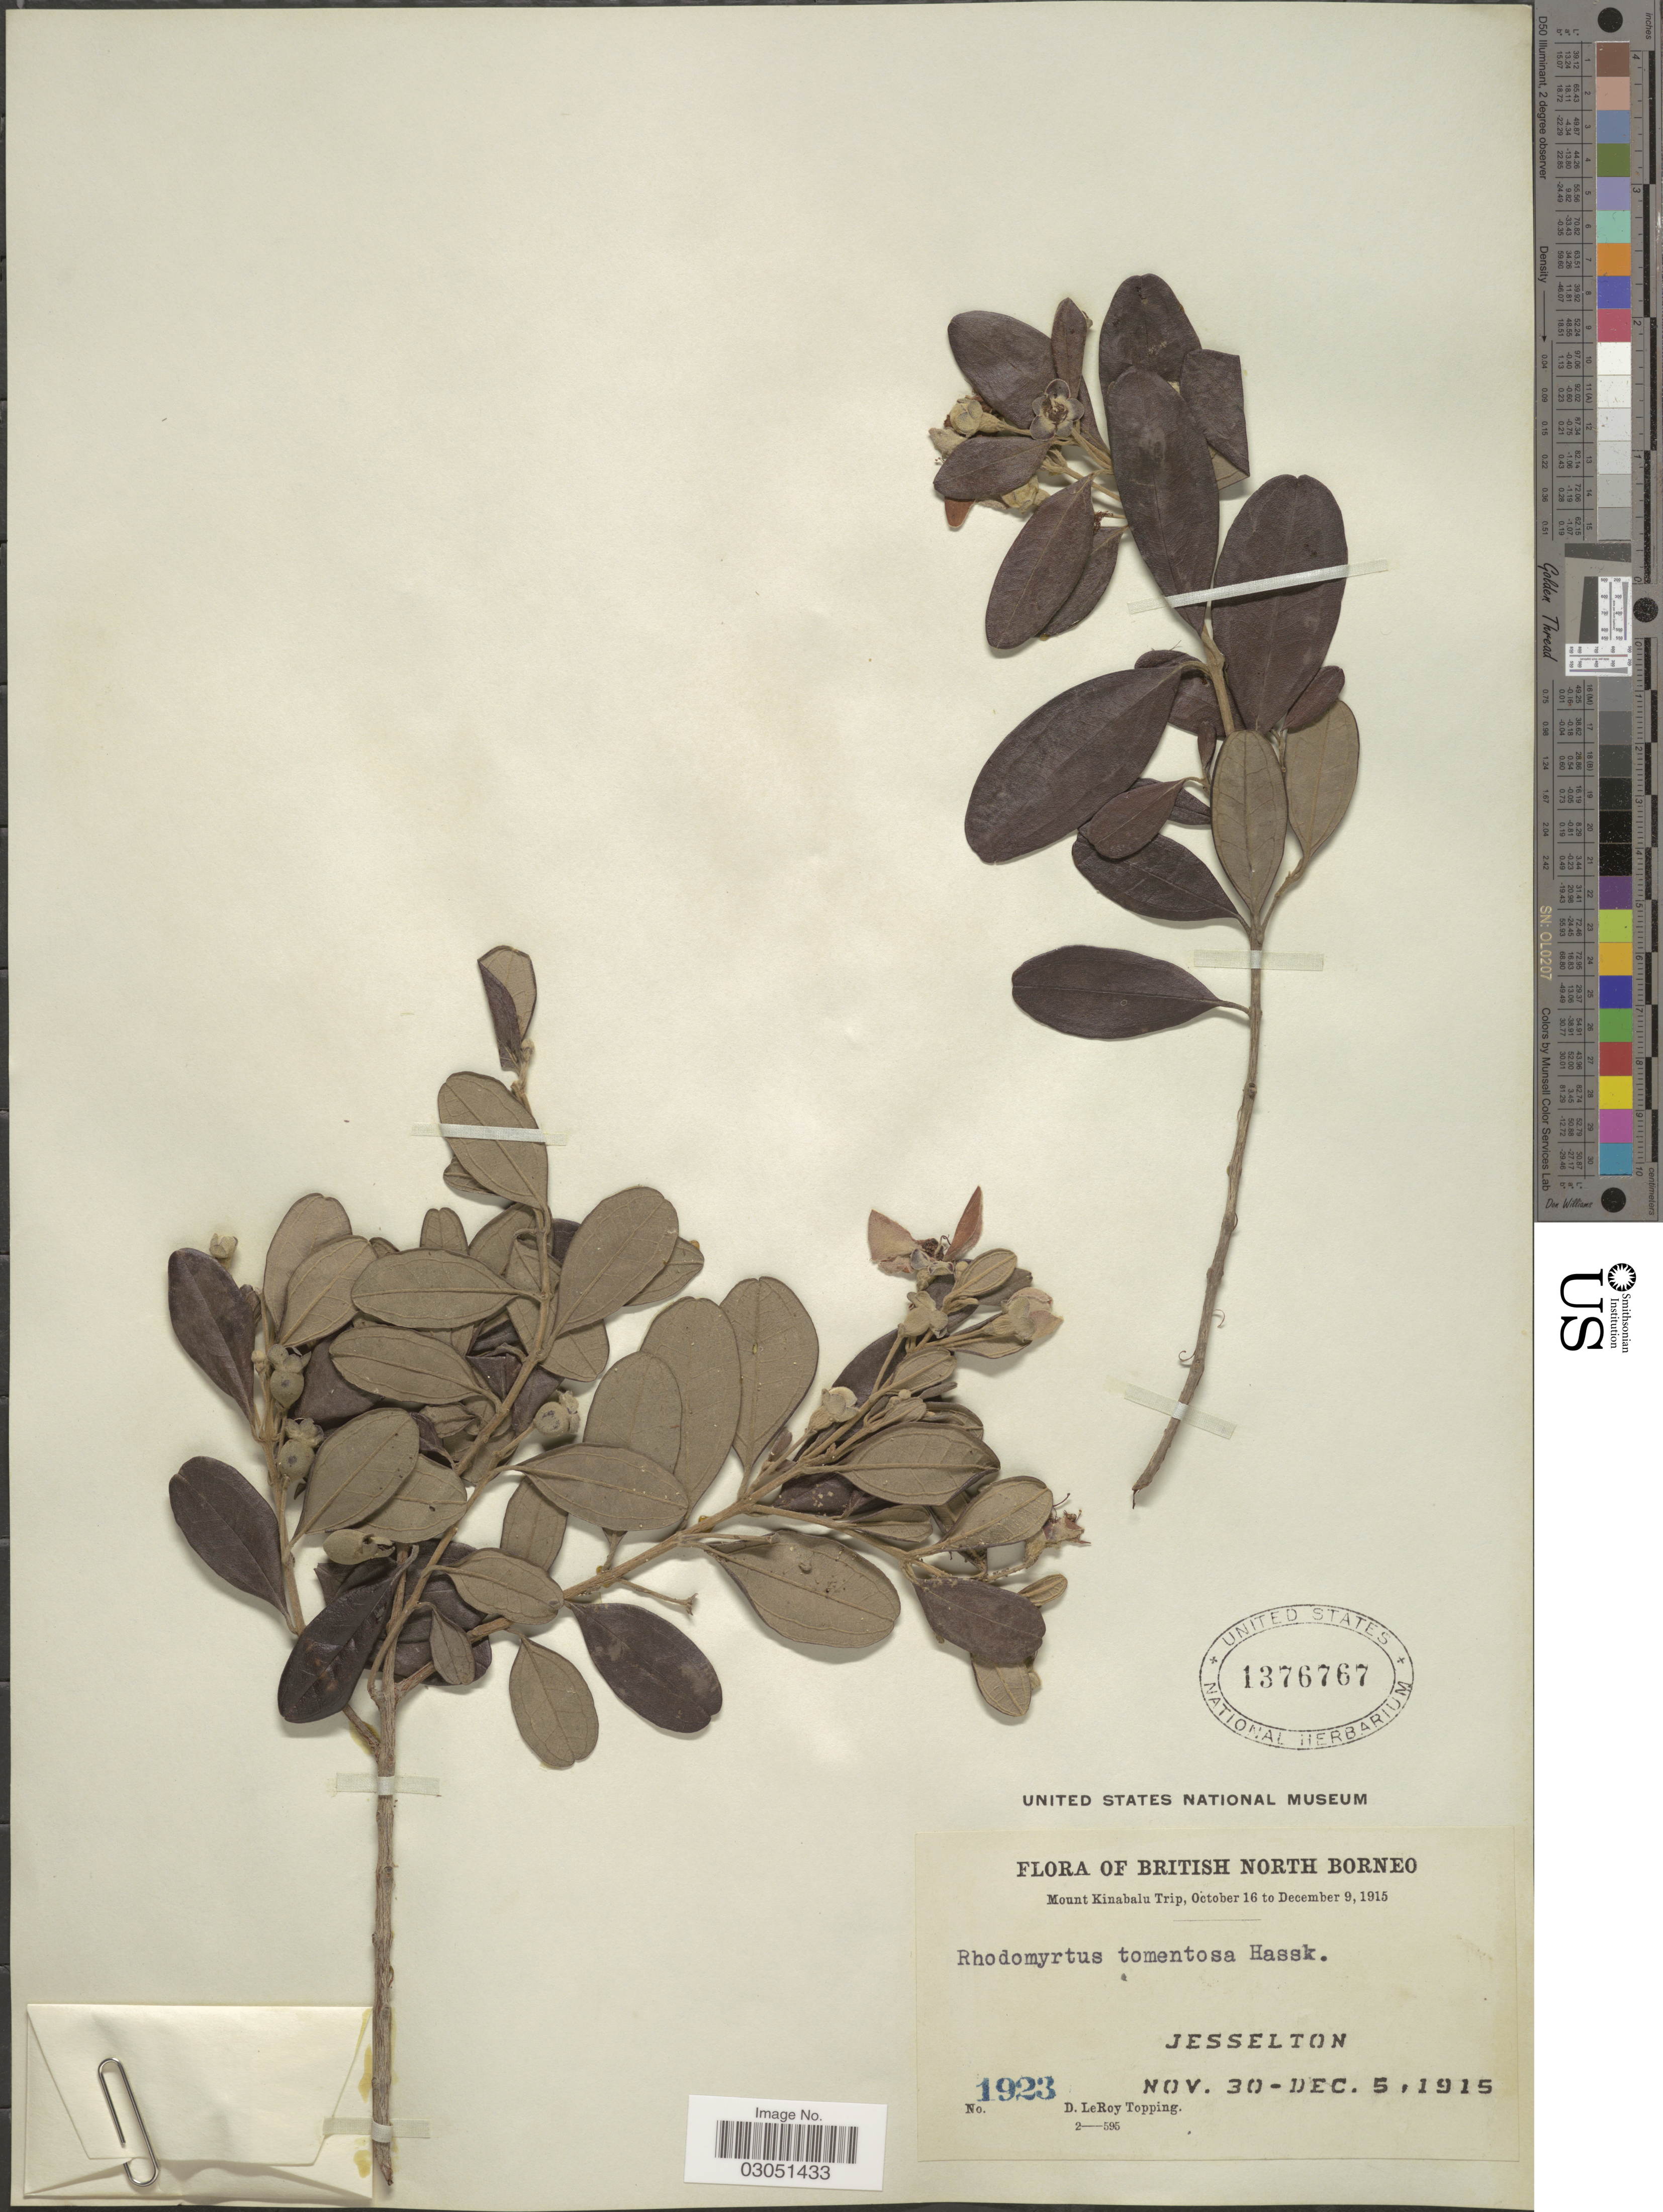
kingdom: Plantae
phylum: Tracheophyta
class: Magnoliopsida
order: Myrtales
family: Myrtaceae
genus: Rhodomyrtus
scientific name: Rhodomyrtus tomentosa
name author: (Aiton) Hassk.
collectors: D. L. Topping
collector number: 1923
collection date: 1915-11-30/1915-12-05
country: Malaysia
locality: British North Borneo, Mount Kinabalu Trip, Jesselton.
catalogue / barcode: US 1376767